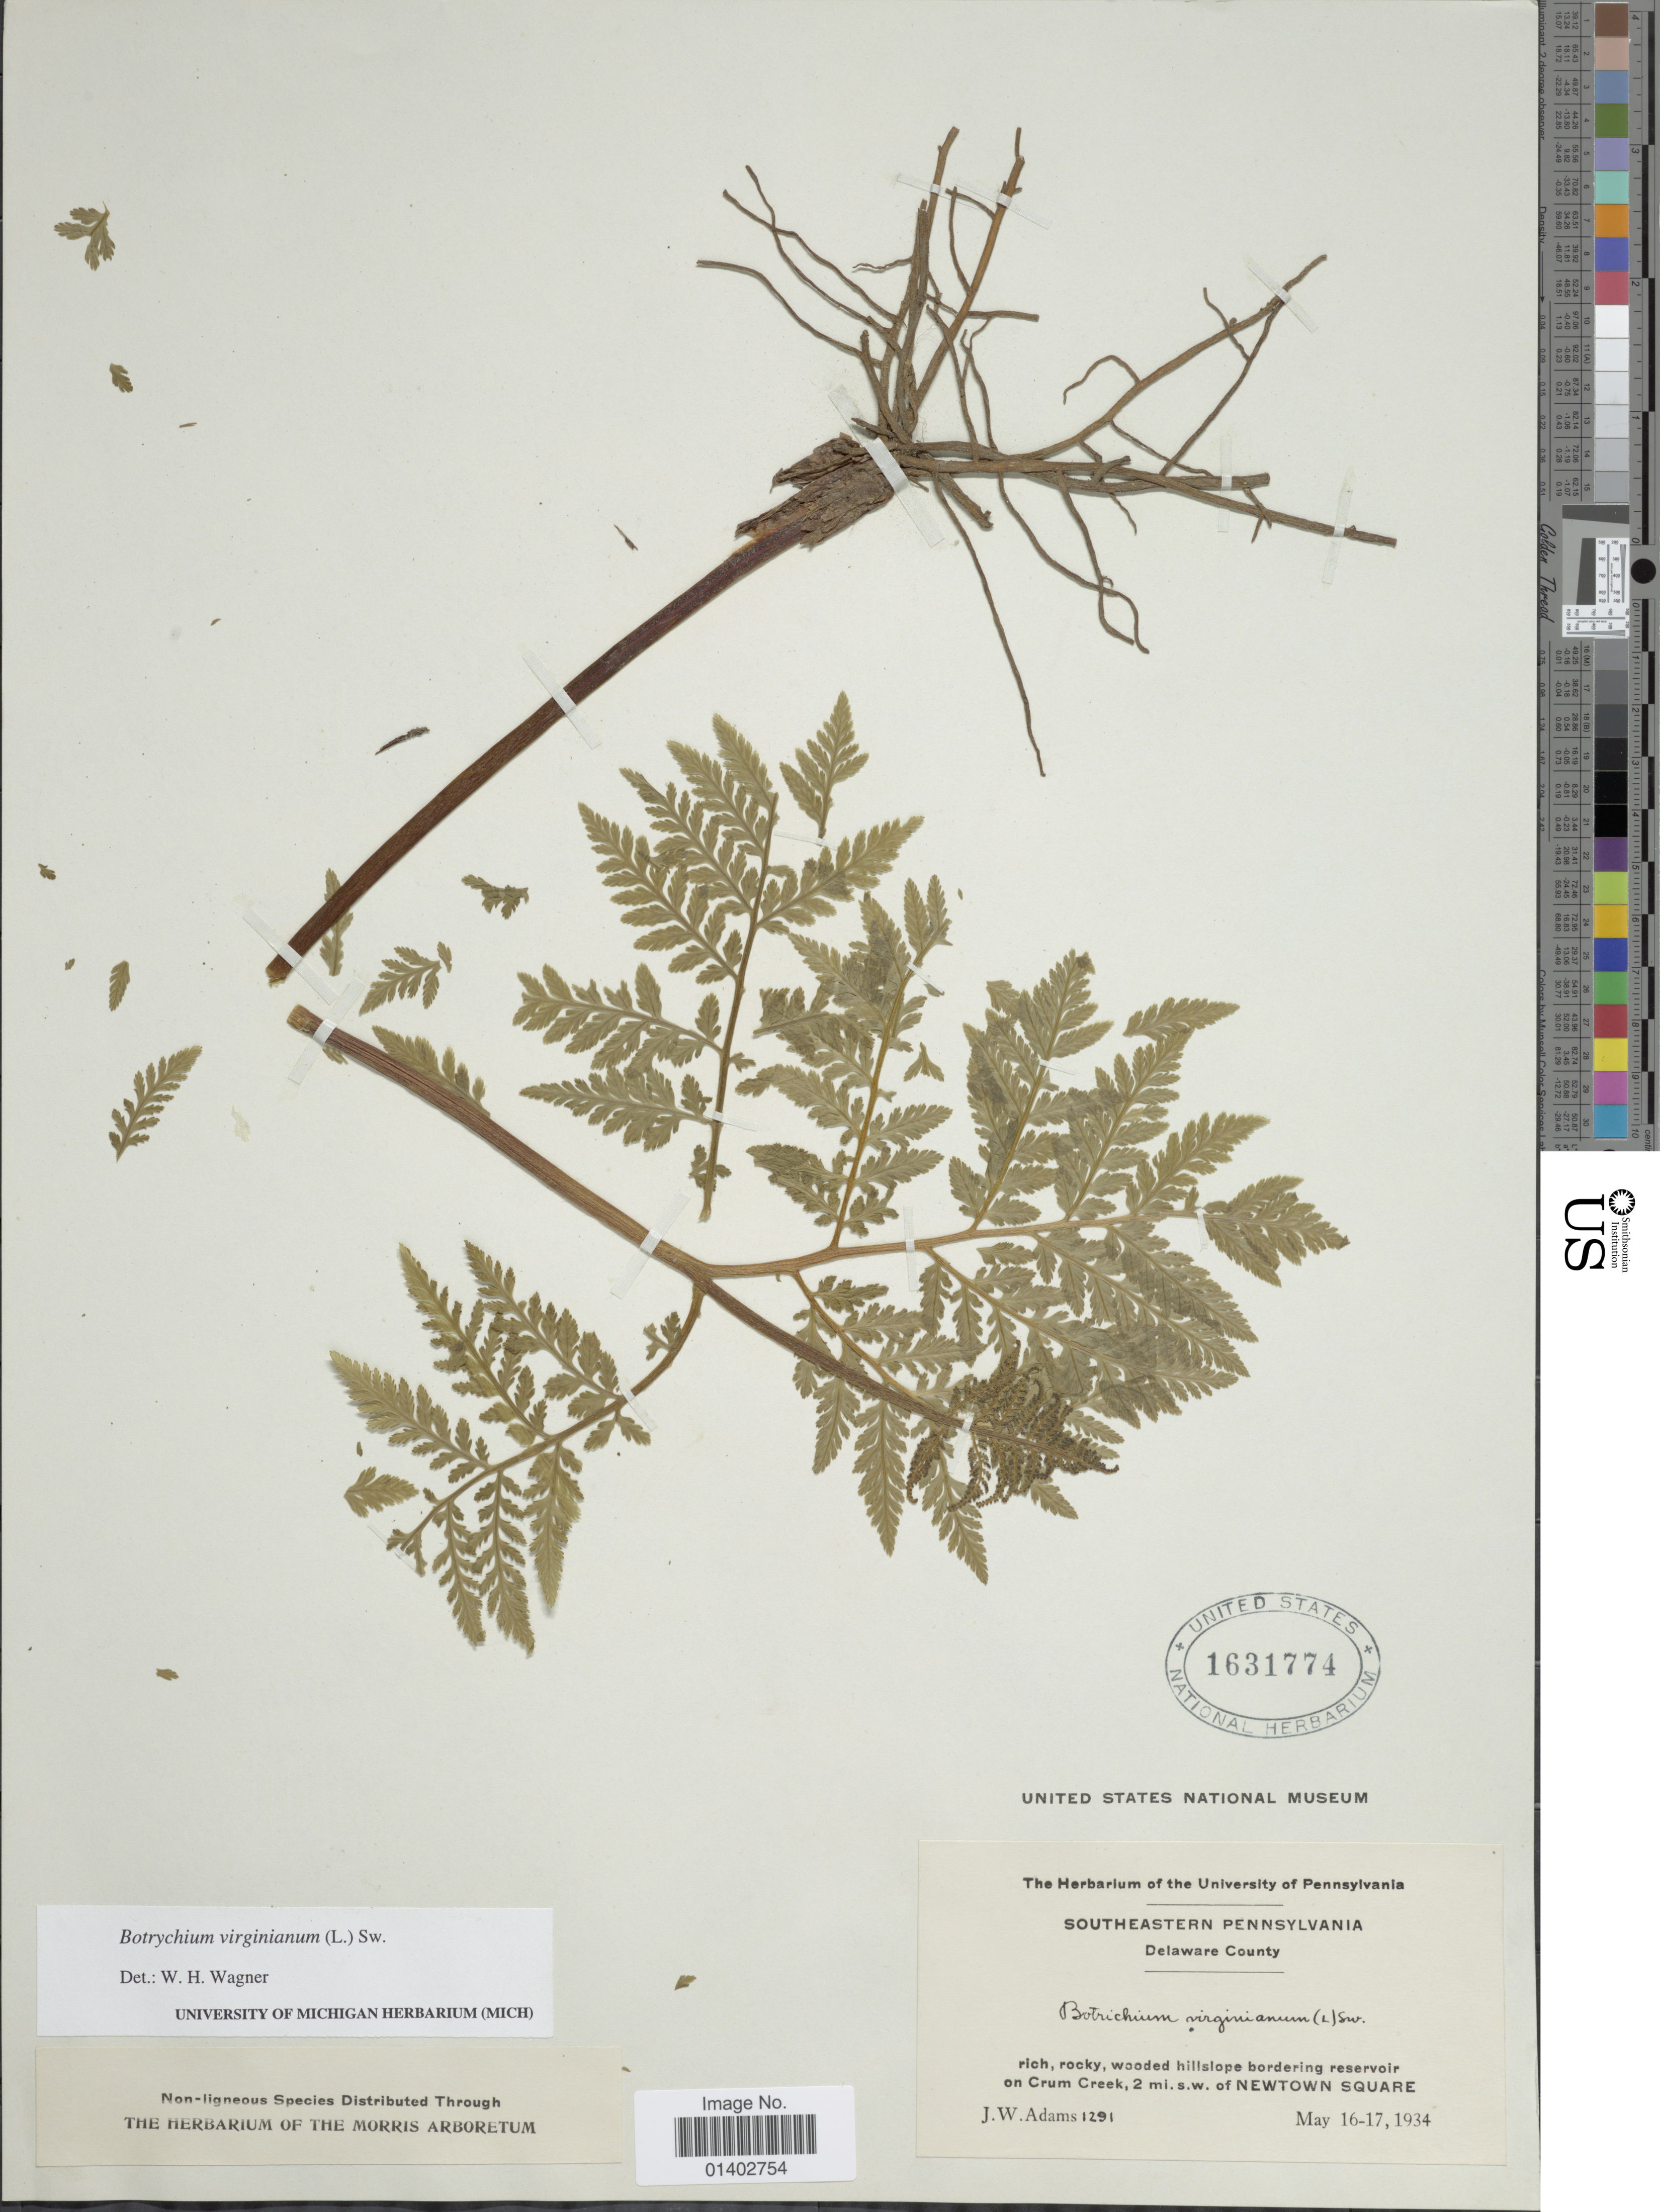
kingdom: Plantae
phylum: Tracheophyta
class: Polypodiopsida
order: Ophioglossales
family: Ophioglossaceae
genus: Botrychium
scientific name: Botrychium virginianum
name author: (L.) Sw.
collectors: J. Adams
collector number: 1291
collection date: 1934-05-16/1934-05-17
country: United States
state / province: Pennsylvania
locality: Delaware County, rich, rocky, wooded hillslope bordering reservoir on Crum Creek, 2 mi. s.w. of newtown Square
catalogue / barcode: US 1631774